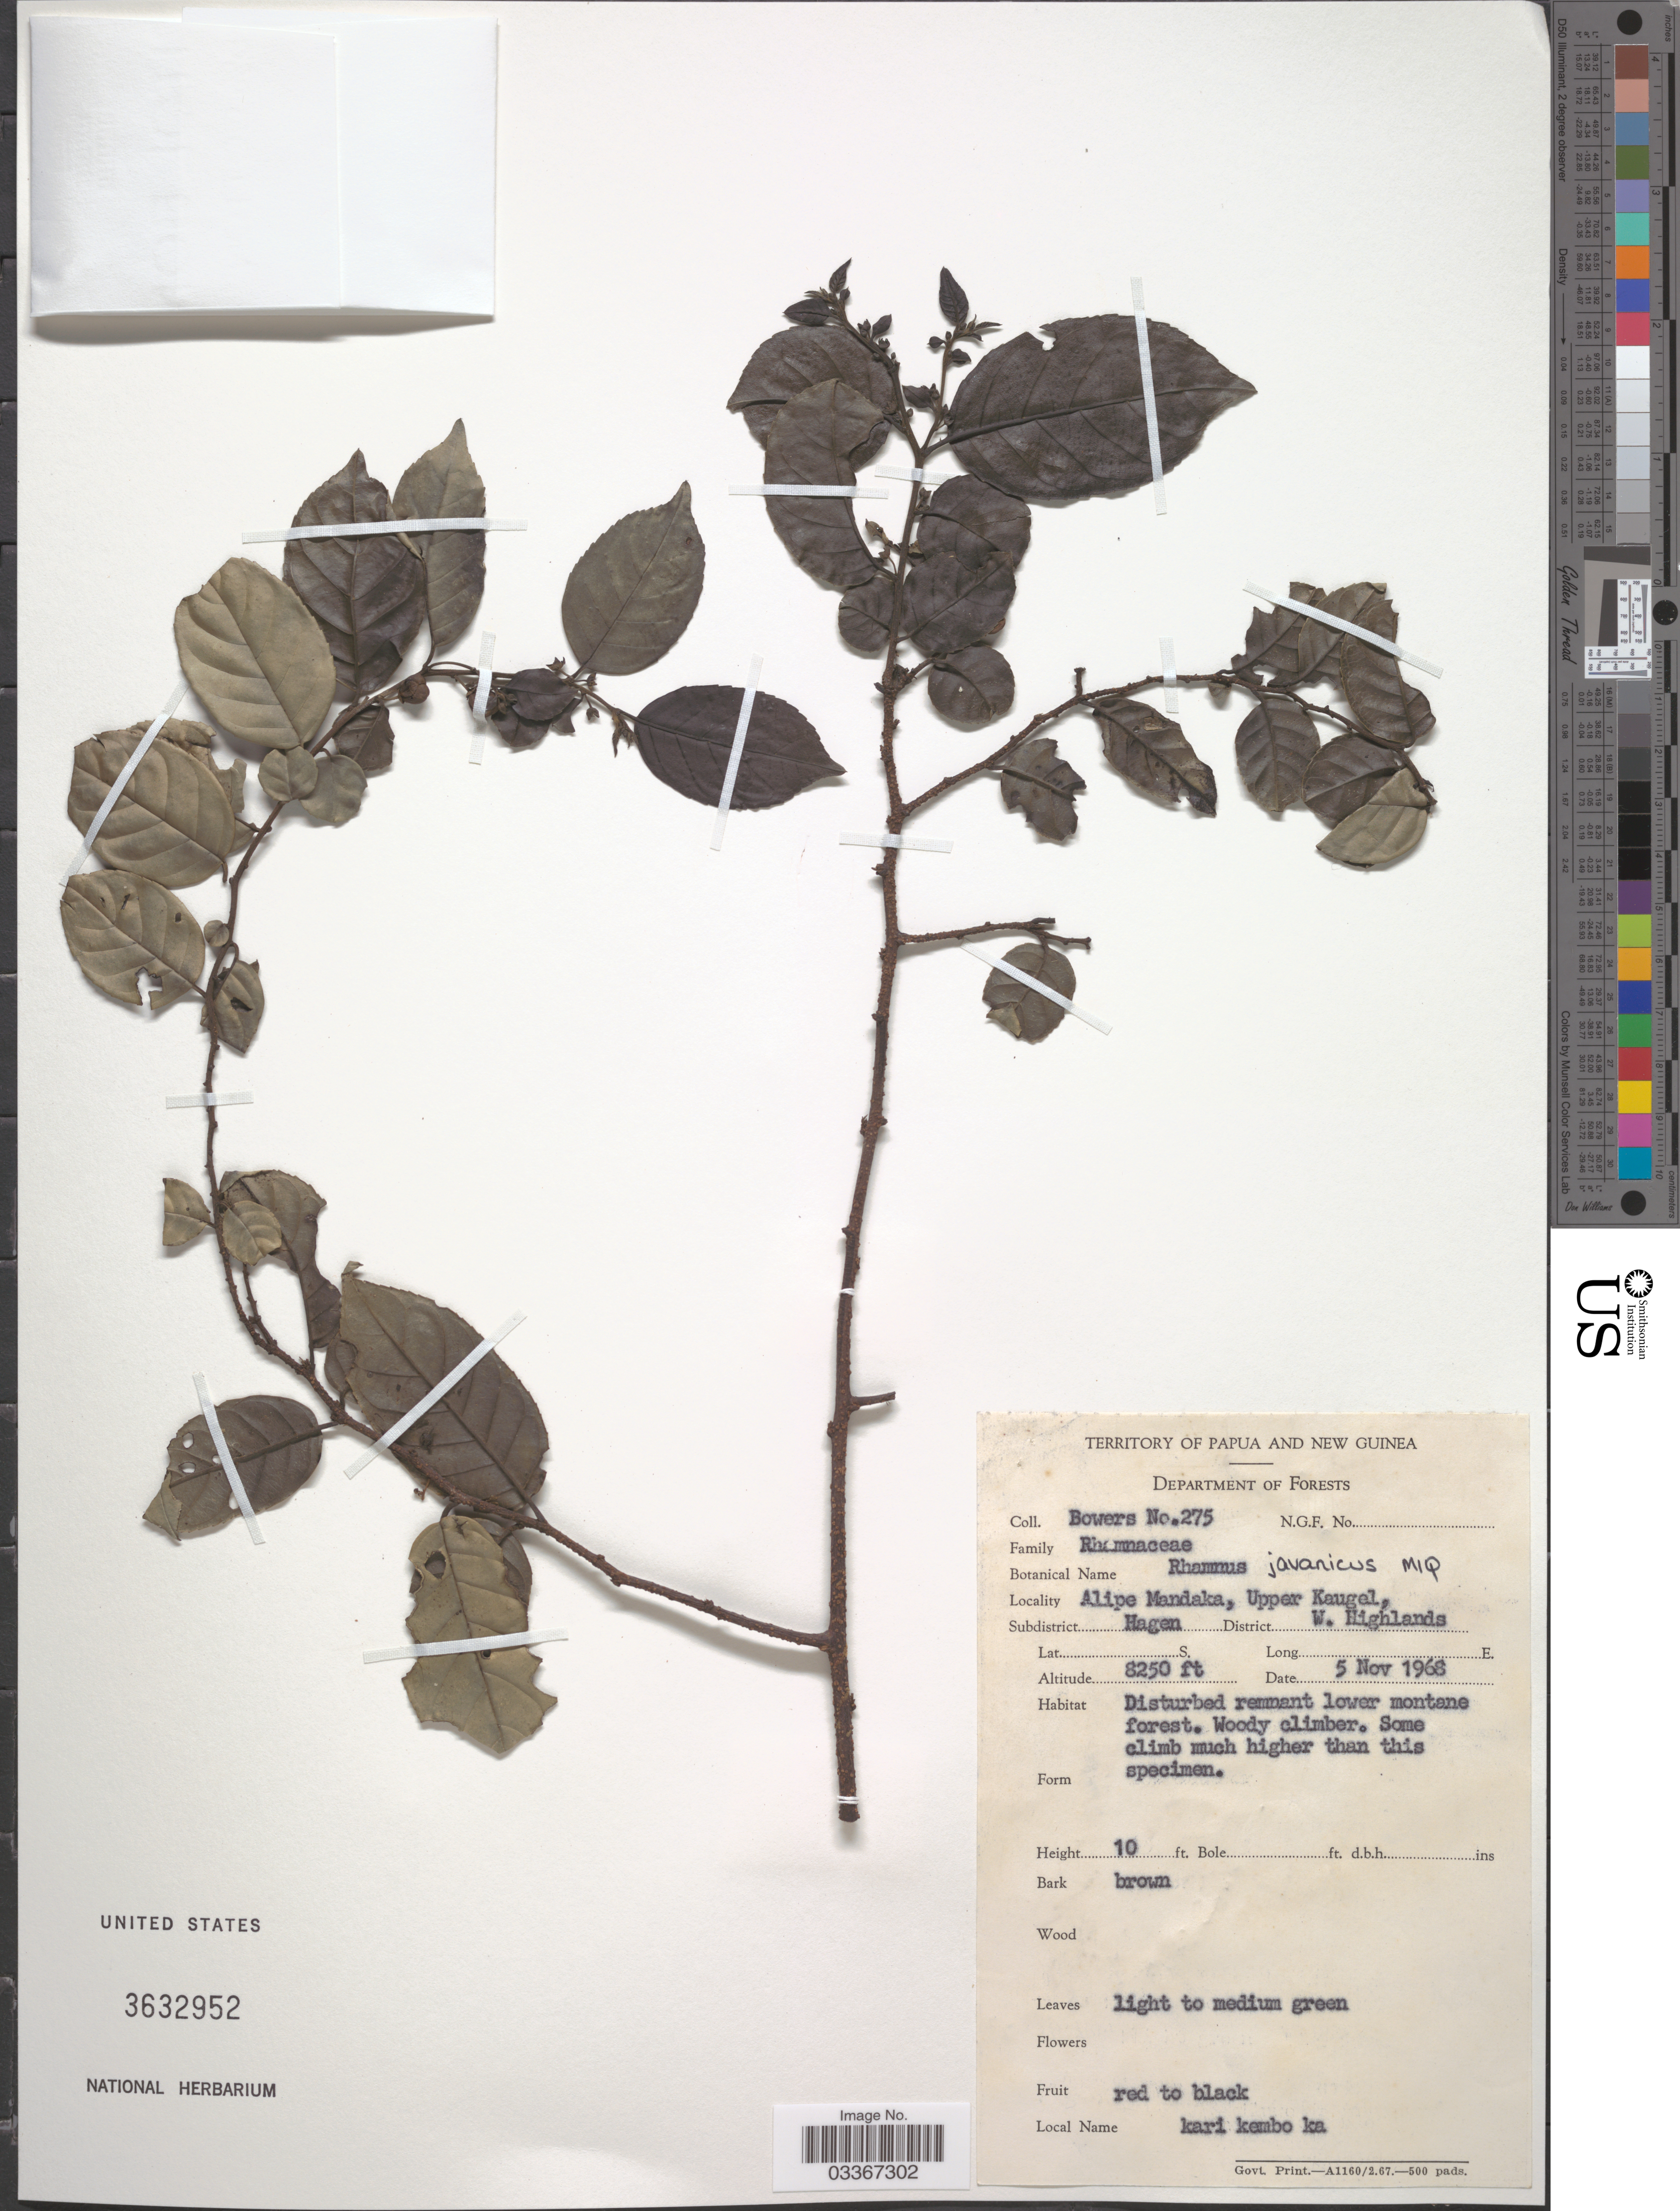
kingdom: Plantae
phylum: Tracheophyta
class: Magnoliopsida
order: Rosales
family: Rhamnaceae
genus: Rhamnus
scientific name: Rhamnus javanica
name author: Miq.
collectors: -. Bowers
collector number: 275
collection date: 1968-11-05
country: Papua New Guinea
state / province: Western Highlands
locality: Territory of Papua and New Guinea. Alipe Mandaka, Upper Kaugel, Subdistrict Hagen District W. Highlands.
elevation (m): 2515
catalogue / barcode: US 3632952